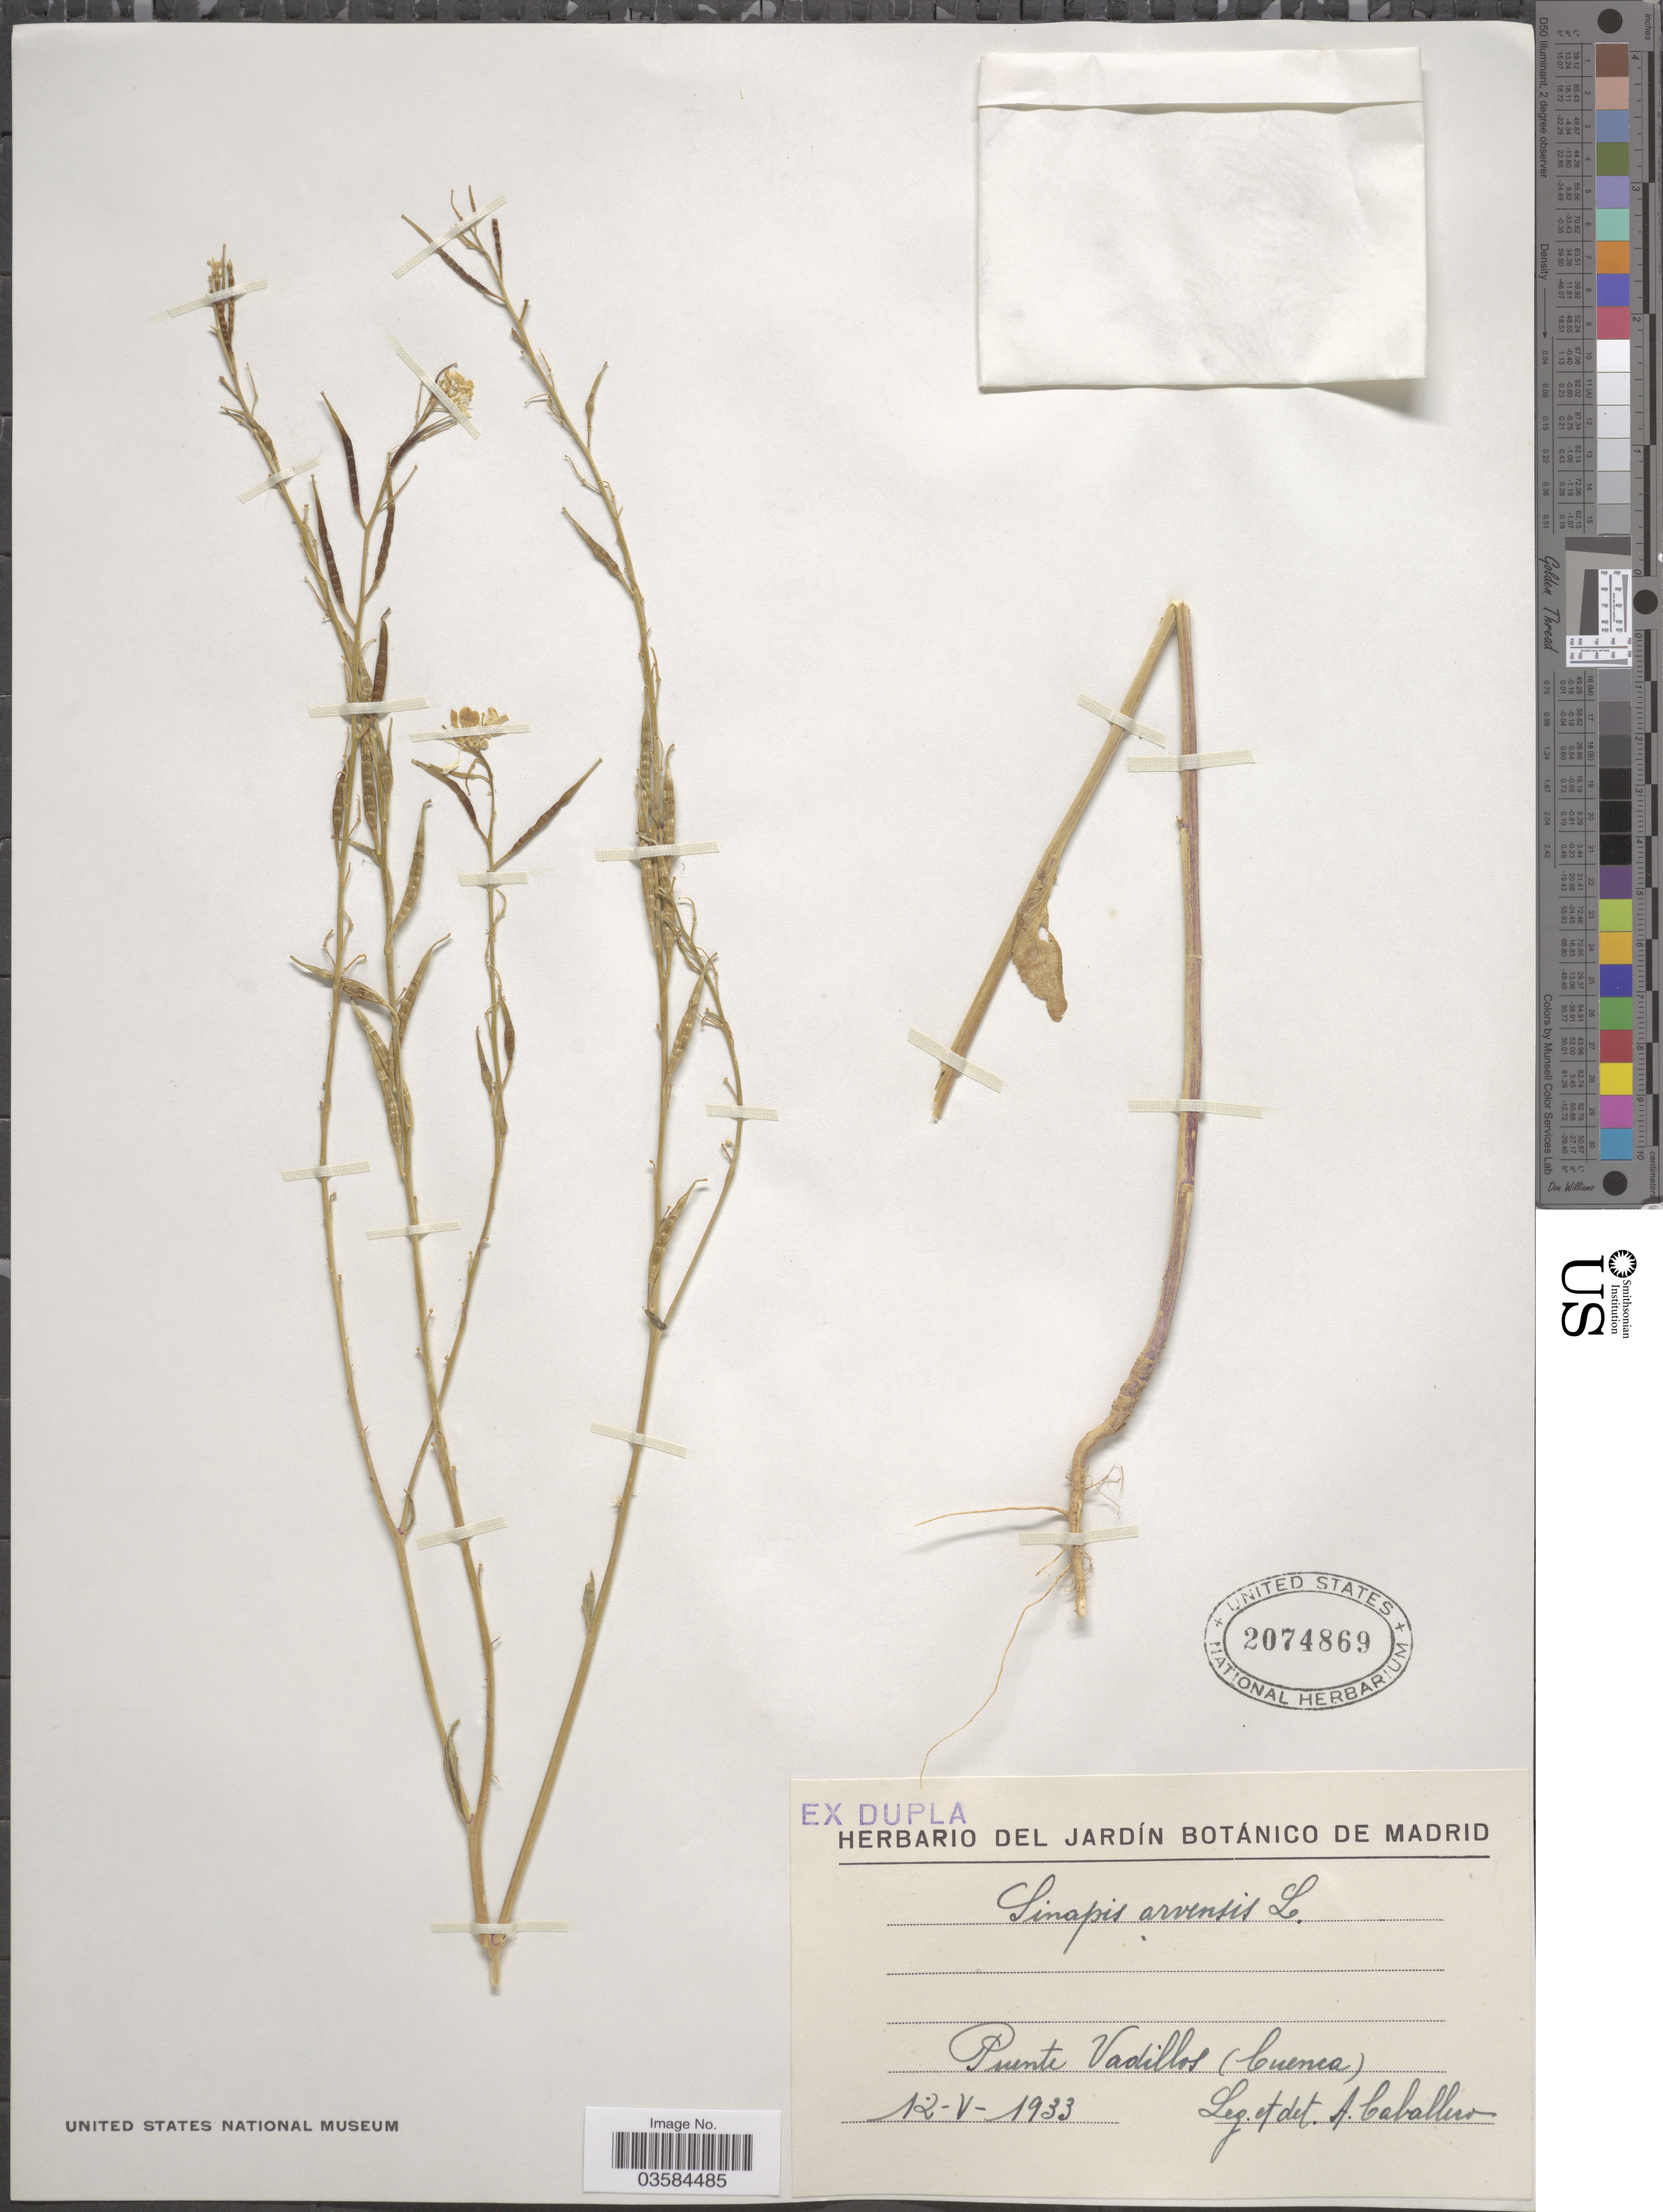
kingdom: Plantae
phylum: Tracheophyta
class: Magnoliopsida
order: Brassicales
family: Brassicaceae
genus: Sinapis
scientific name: Sinapis arvensis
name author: L.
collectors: A. Caballero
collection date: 1933-05-12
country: Spain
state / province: Madrid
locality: Puente Vadillos (Cuenca).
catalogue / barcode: US 2074869